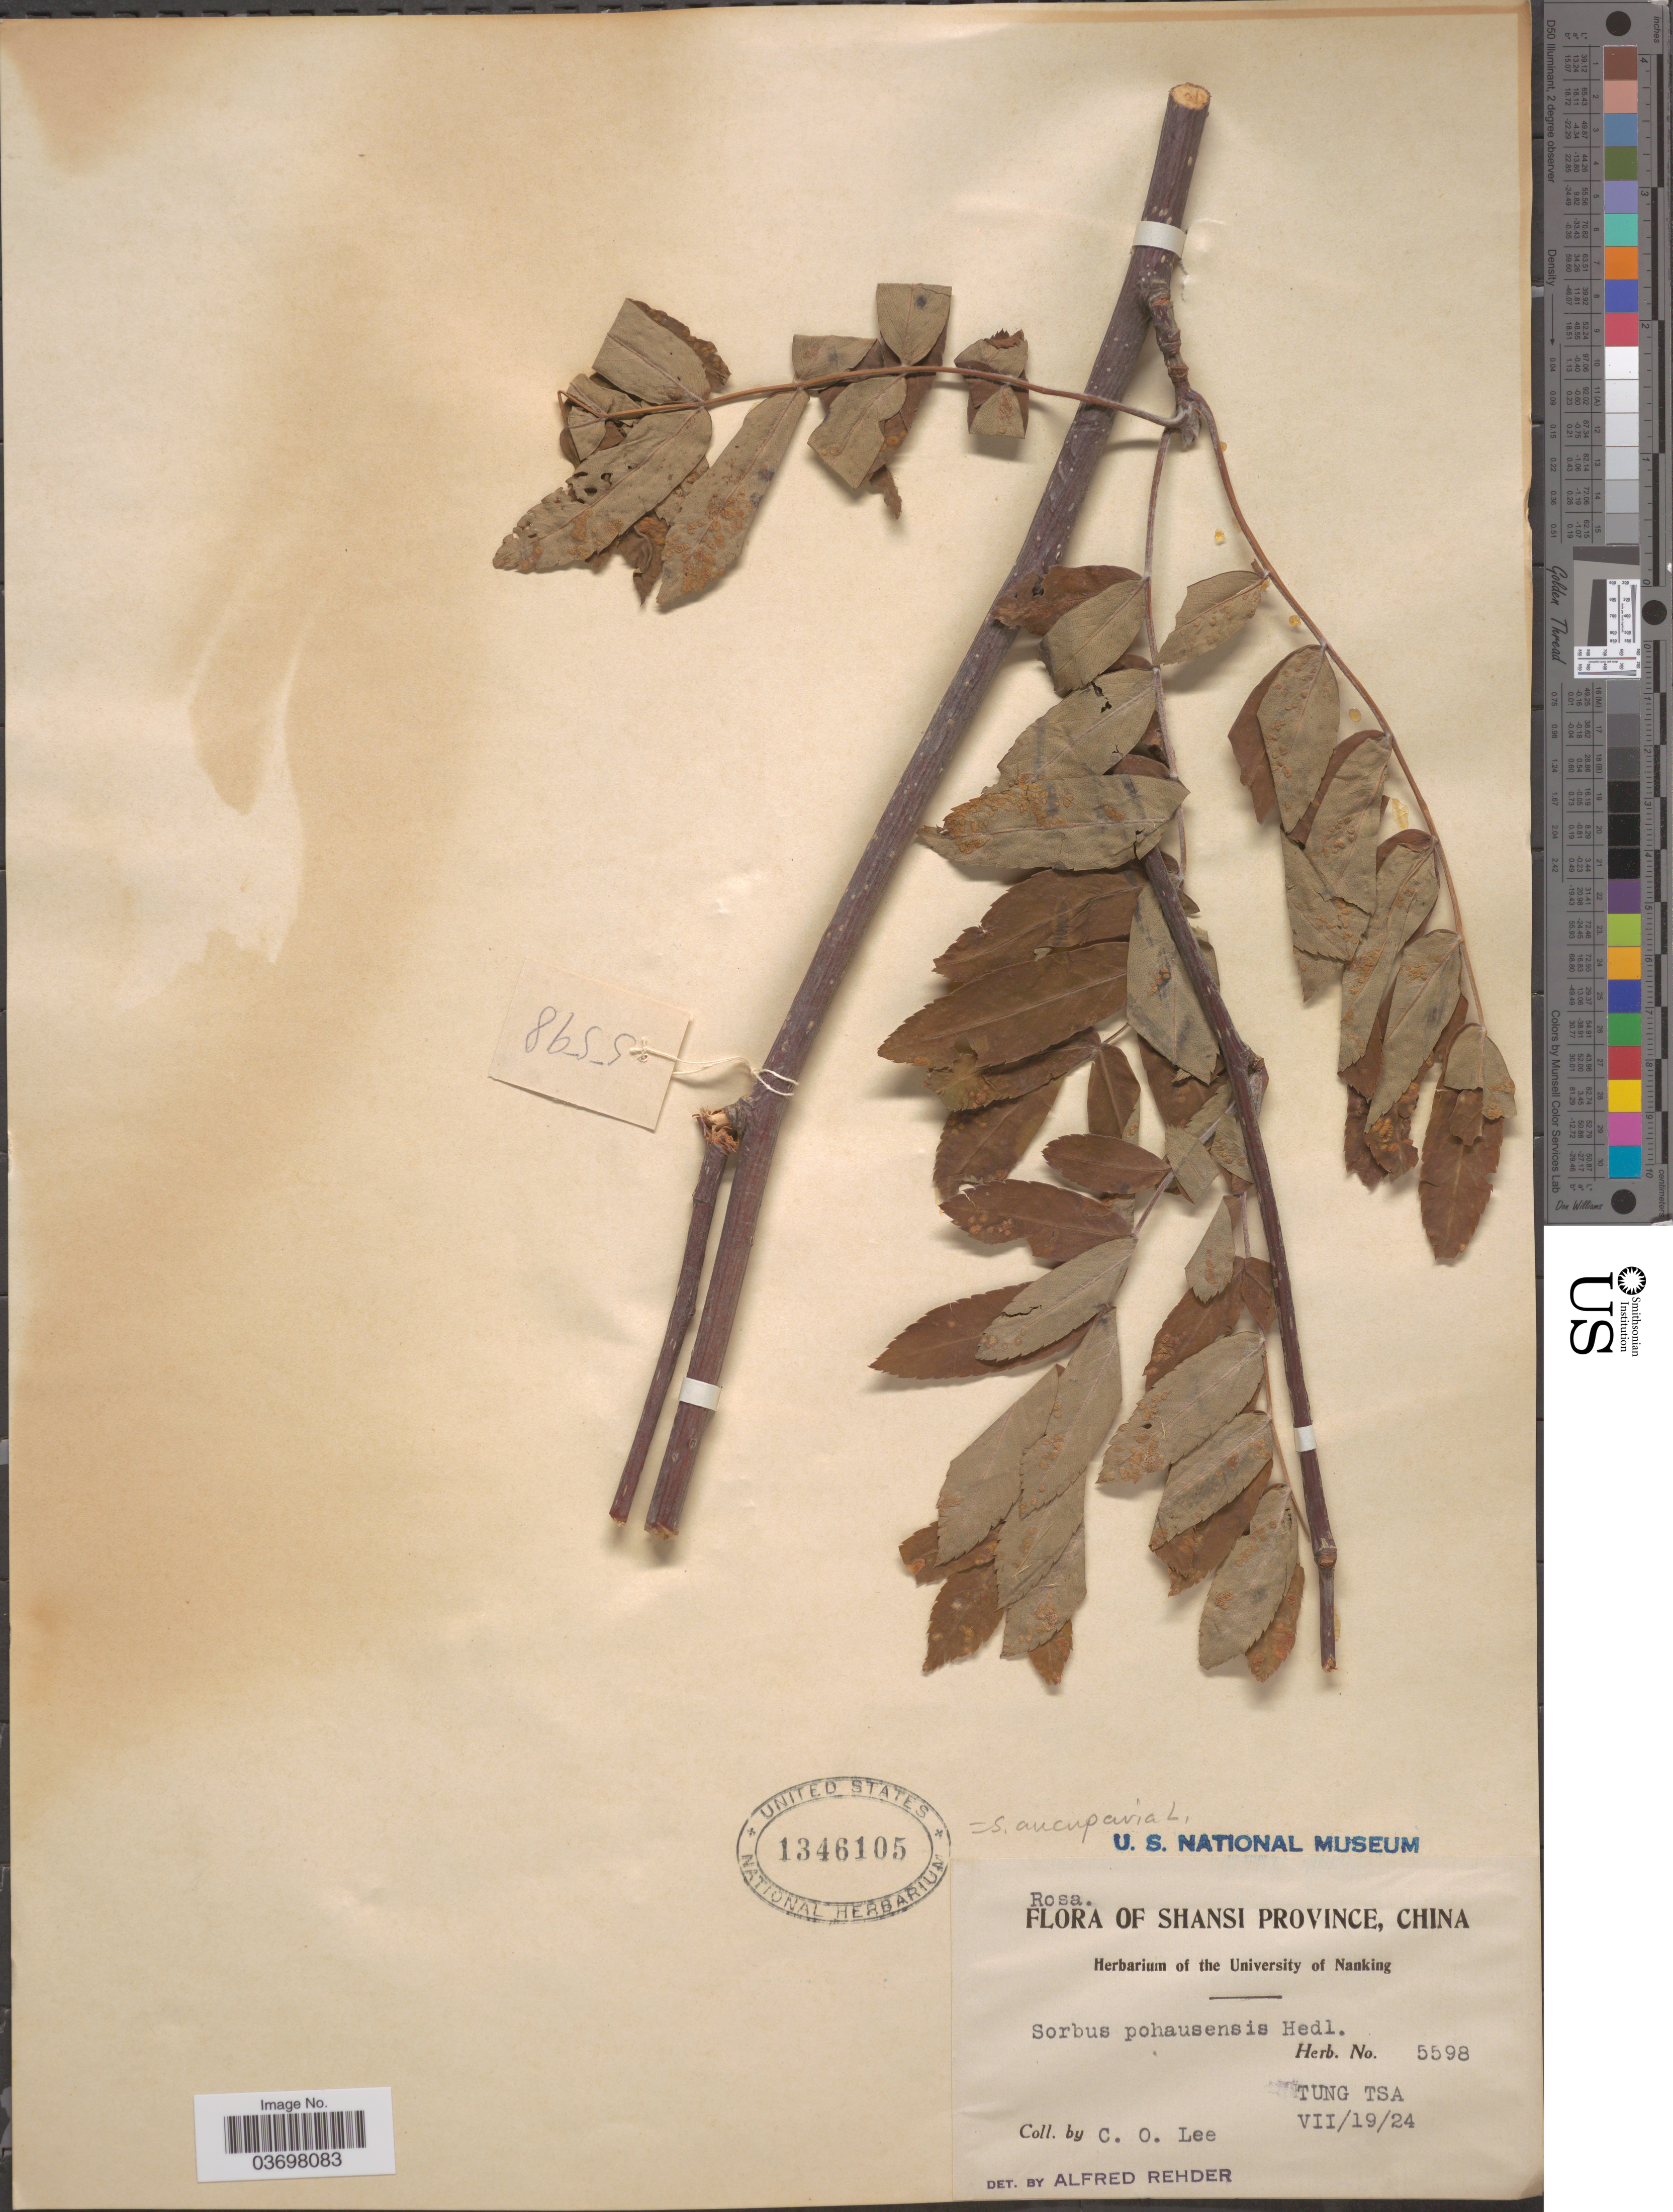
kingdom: Plantae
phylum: Tracheophyta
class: Magnoliopsida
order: Rosales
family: Rosaceae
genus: Sorbus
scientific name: Sorbus aucuparia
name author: L.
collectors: C. Lee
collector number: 5598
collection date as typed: Transcribed d/m/y: 29/7/24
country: China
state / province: Shanxi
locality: Shansi Province. Tung Tsa.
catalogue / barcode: US 1346105